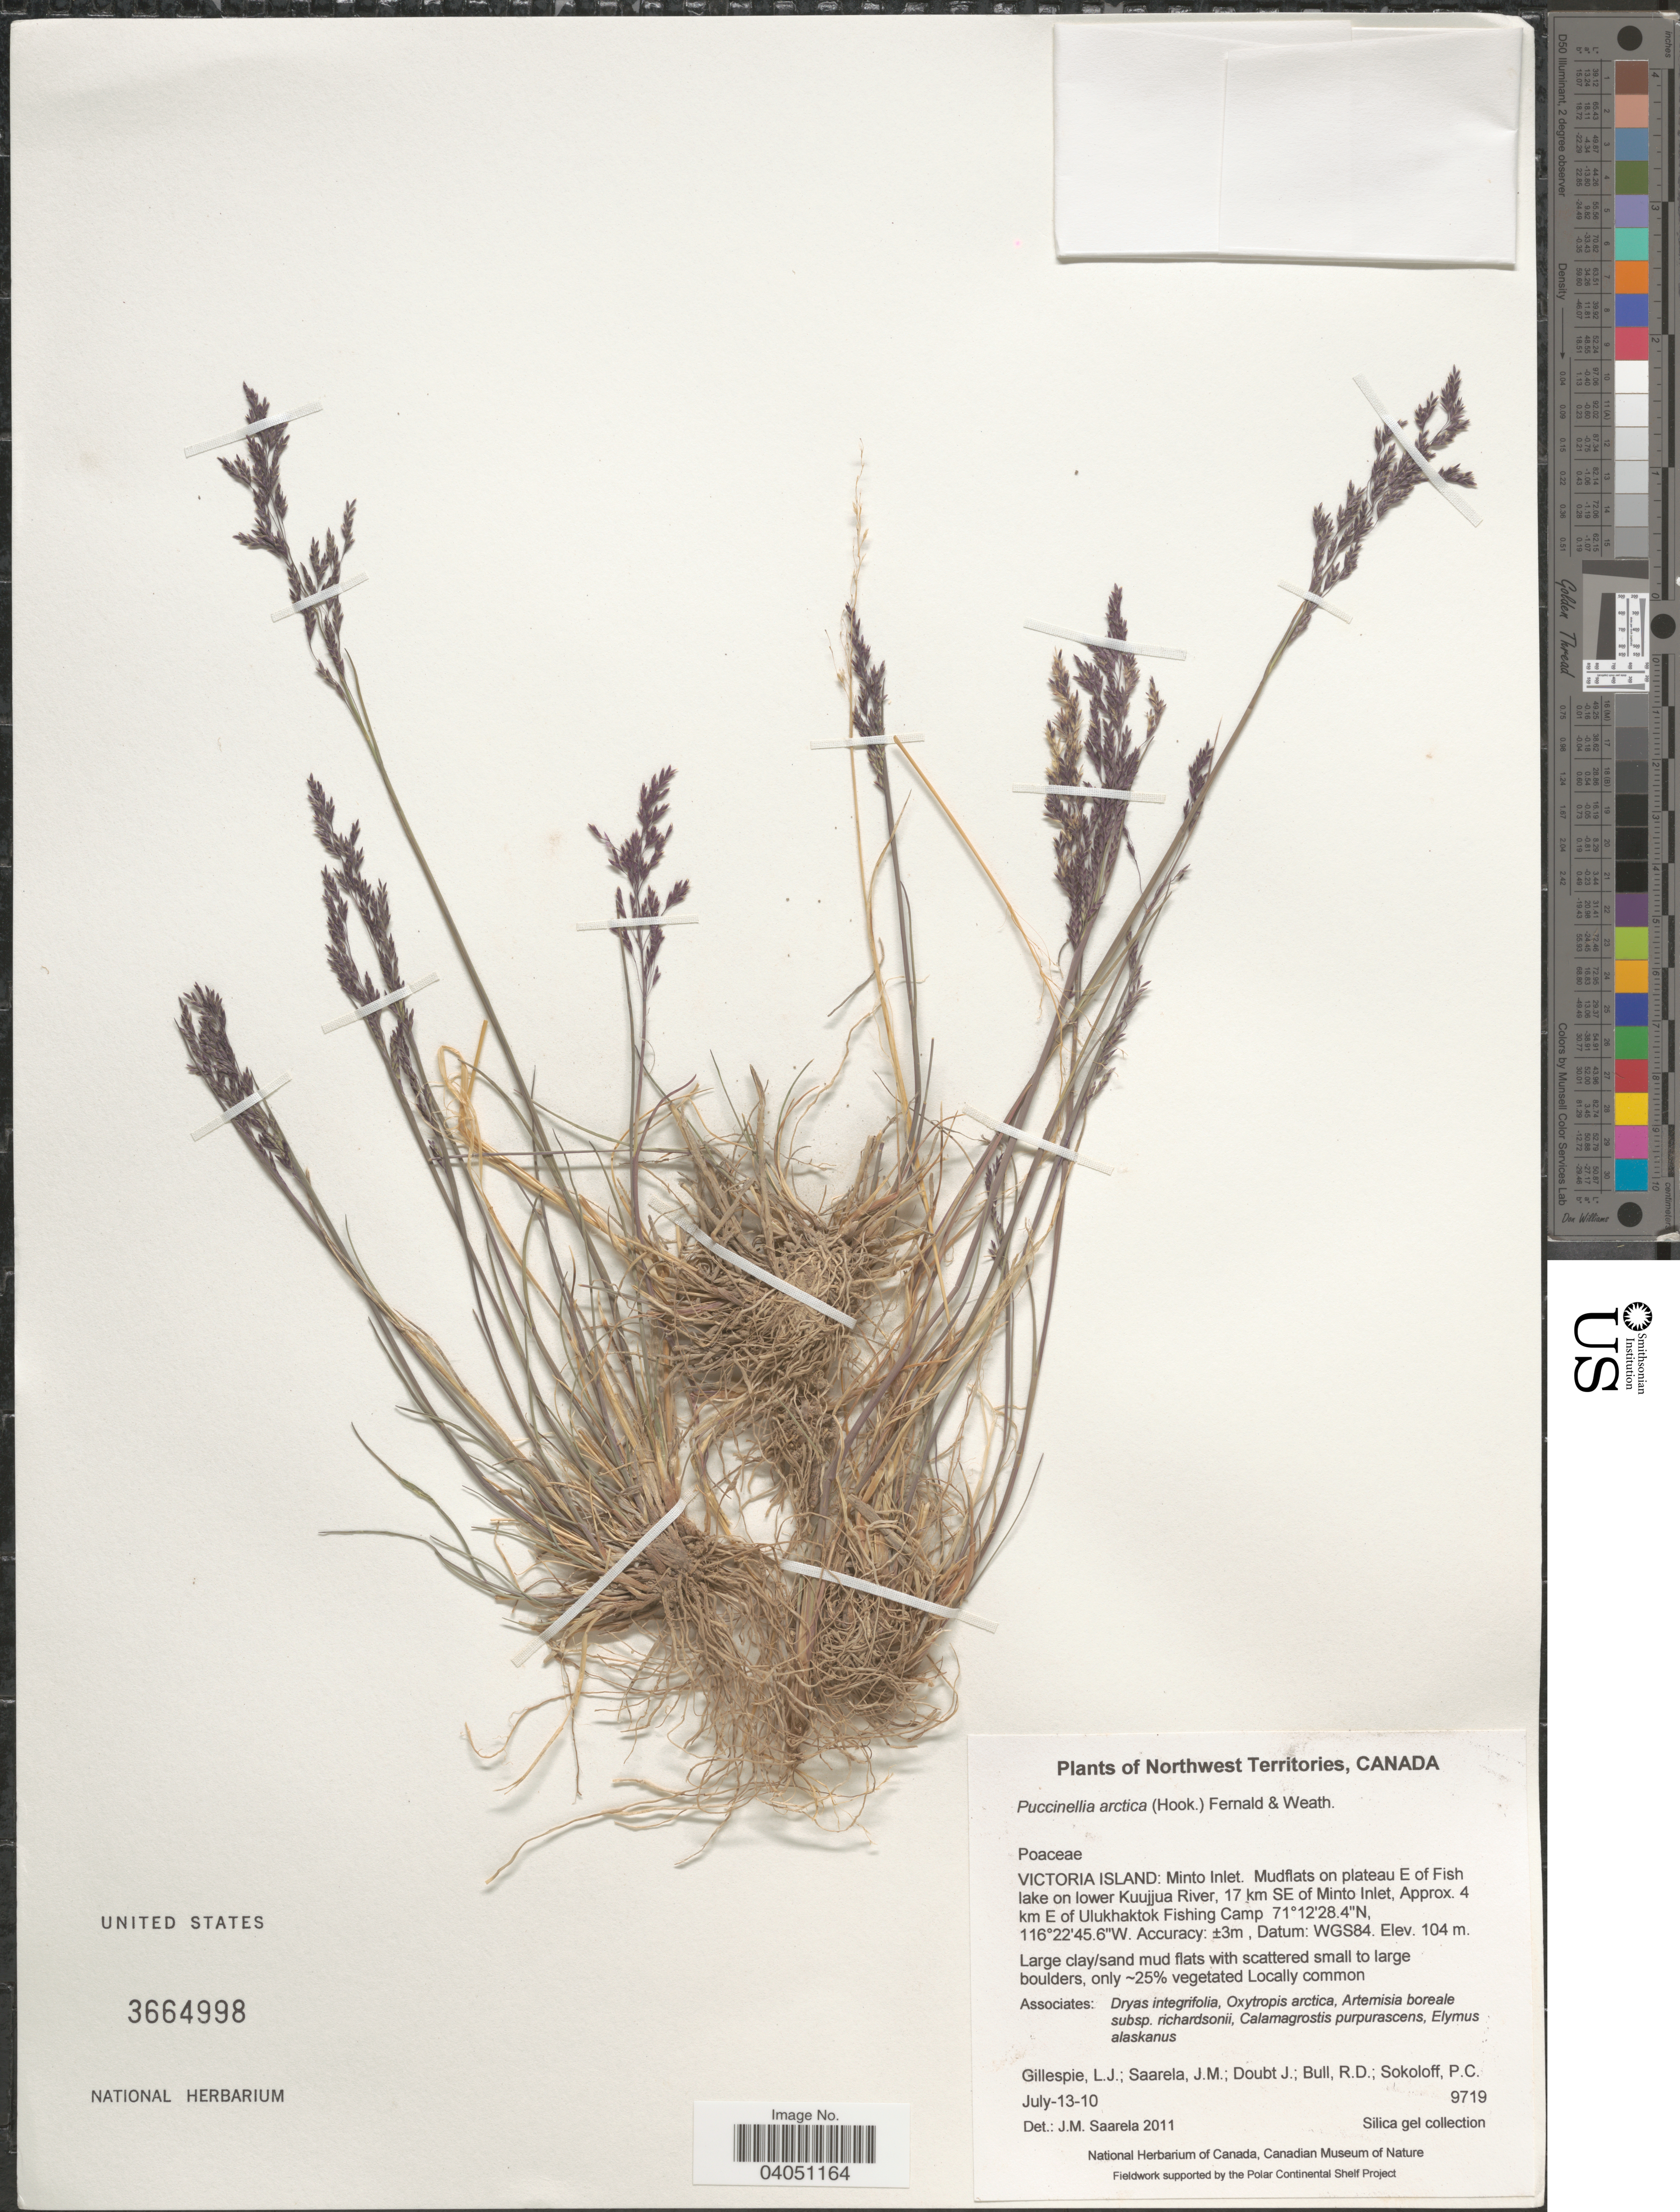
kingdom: Plantae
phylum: Tracheophyta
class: Liliopsida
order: Poales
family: Poaceae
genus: Puccinellia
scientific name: Puccinellia arctica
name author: (Hook.) & Weath.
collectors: L. Gillespie, J. Saarela, J. Doubt, R. Bull & P. Sokoloff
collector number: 9719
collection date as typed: Transcribed d/m/y: 13/7/10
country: Canada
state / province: Northwest Territories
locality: Victoria Island: Minto Inlet. Mudflats on plateau E of Fish lake on lower Kuujjua River, 17 km SE of Minto Inlet, Approx. 4 km E of Ulukhaktok Fishing Camp. Datum: WGS84.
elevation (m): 104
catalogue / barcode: US 3664998